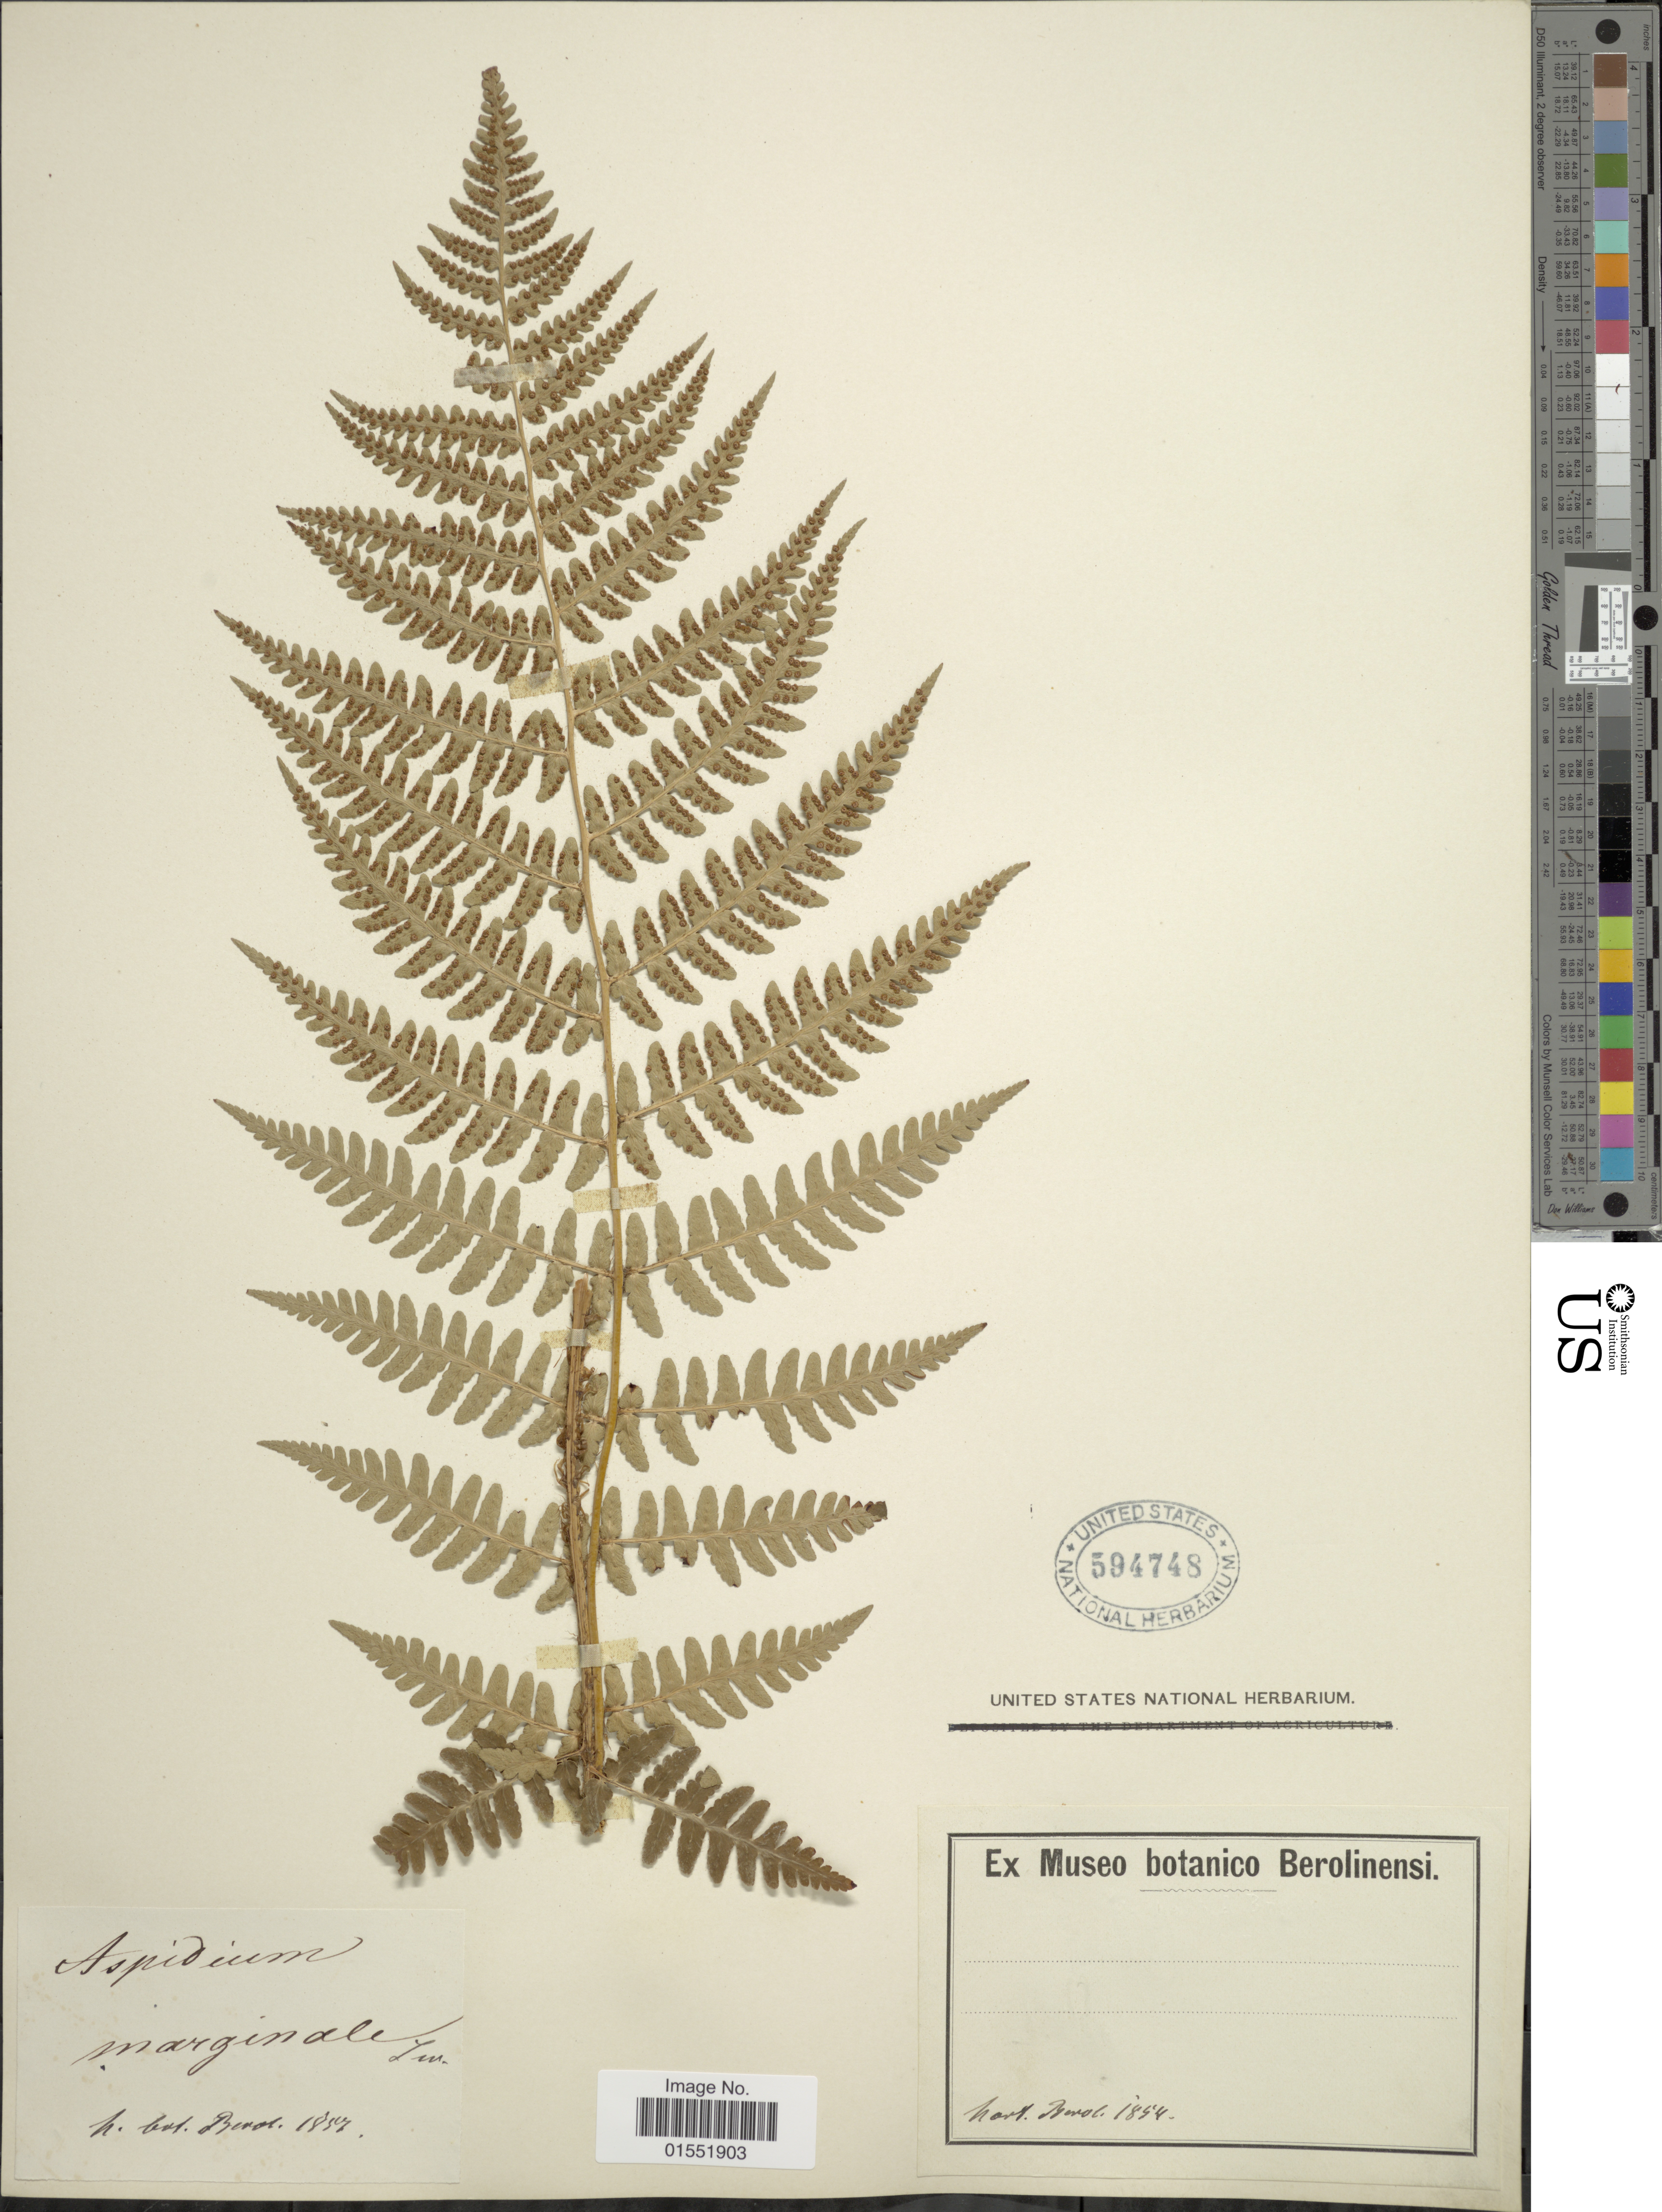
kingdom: Plantae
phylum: Tracheophyta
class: Polypodiopsida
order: Polypodiales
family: Dryopteridaceae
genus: Dryopteris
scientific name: Dryopteris marginalis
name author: (L.) A. Gray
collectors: ex Museo Botanico Berolinensi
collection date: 1854/1857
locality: Hort. bot. Berol.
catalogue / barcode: US 594748